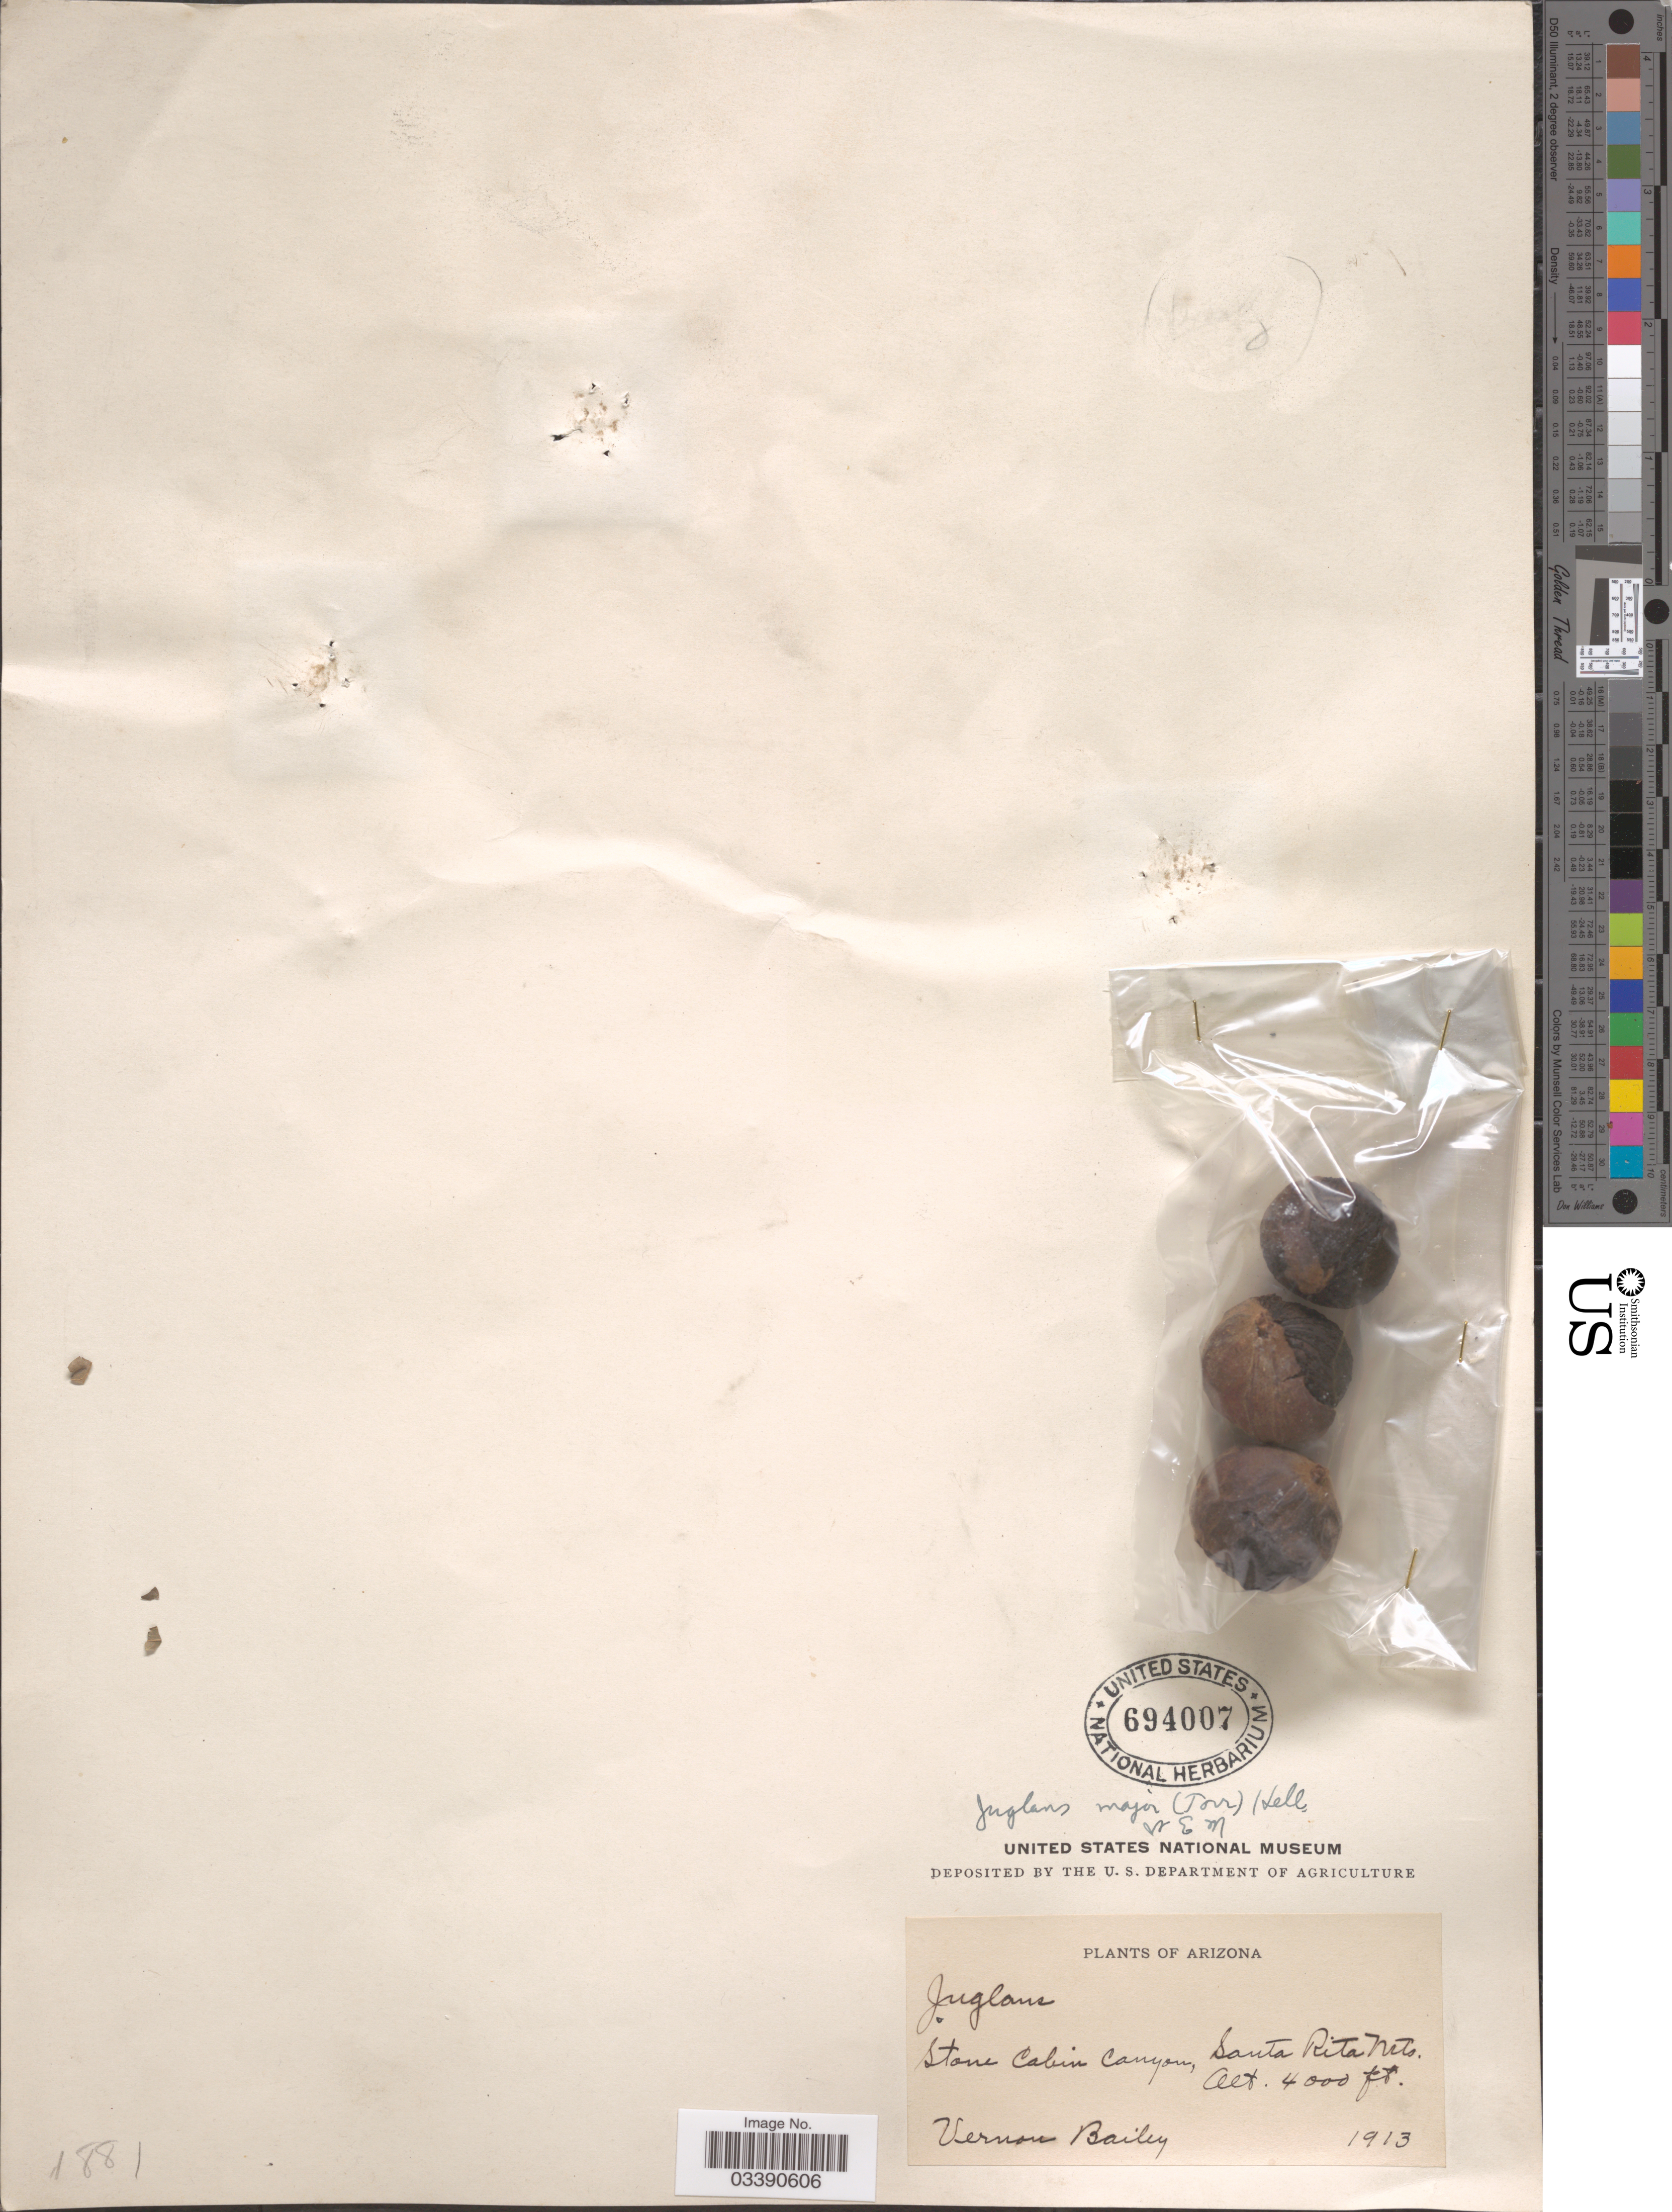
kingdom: Plantae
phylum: Tracheophyta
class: Magnoliopsida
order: Fagales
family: Juglandaceae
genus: Juglans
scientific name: Juglans major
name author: (Torr.) A. Heller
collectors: V. O. Bailey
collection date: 1913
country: United States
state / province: Arizona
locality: Stone Cabin Canyon, Santa Rita Mts.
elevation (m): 1219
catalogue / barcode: US 694007